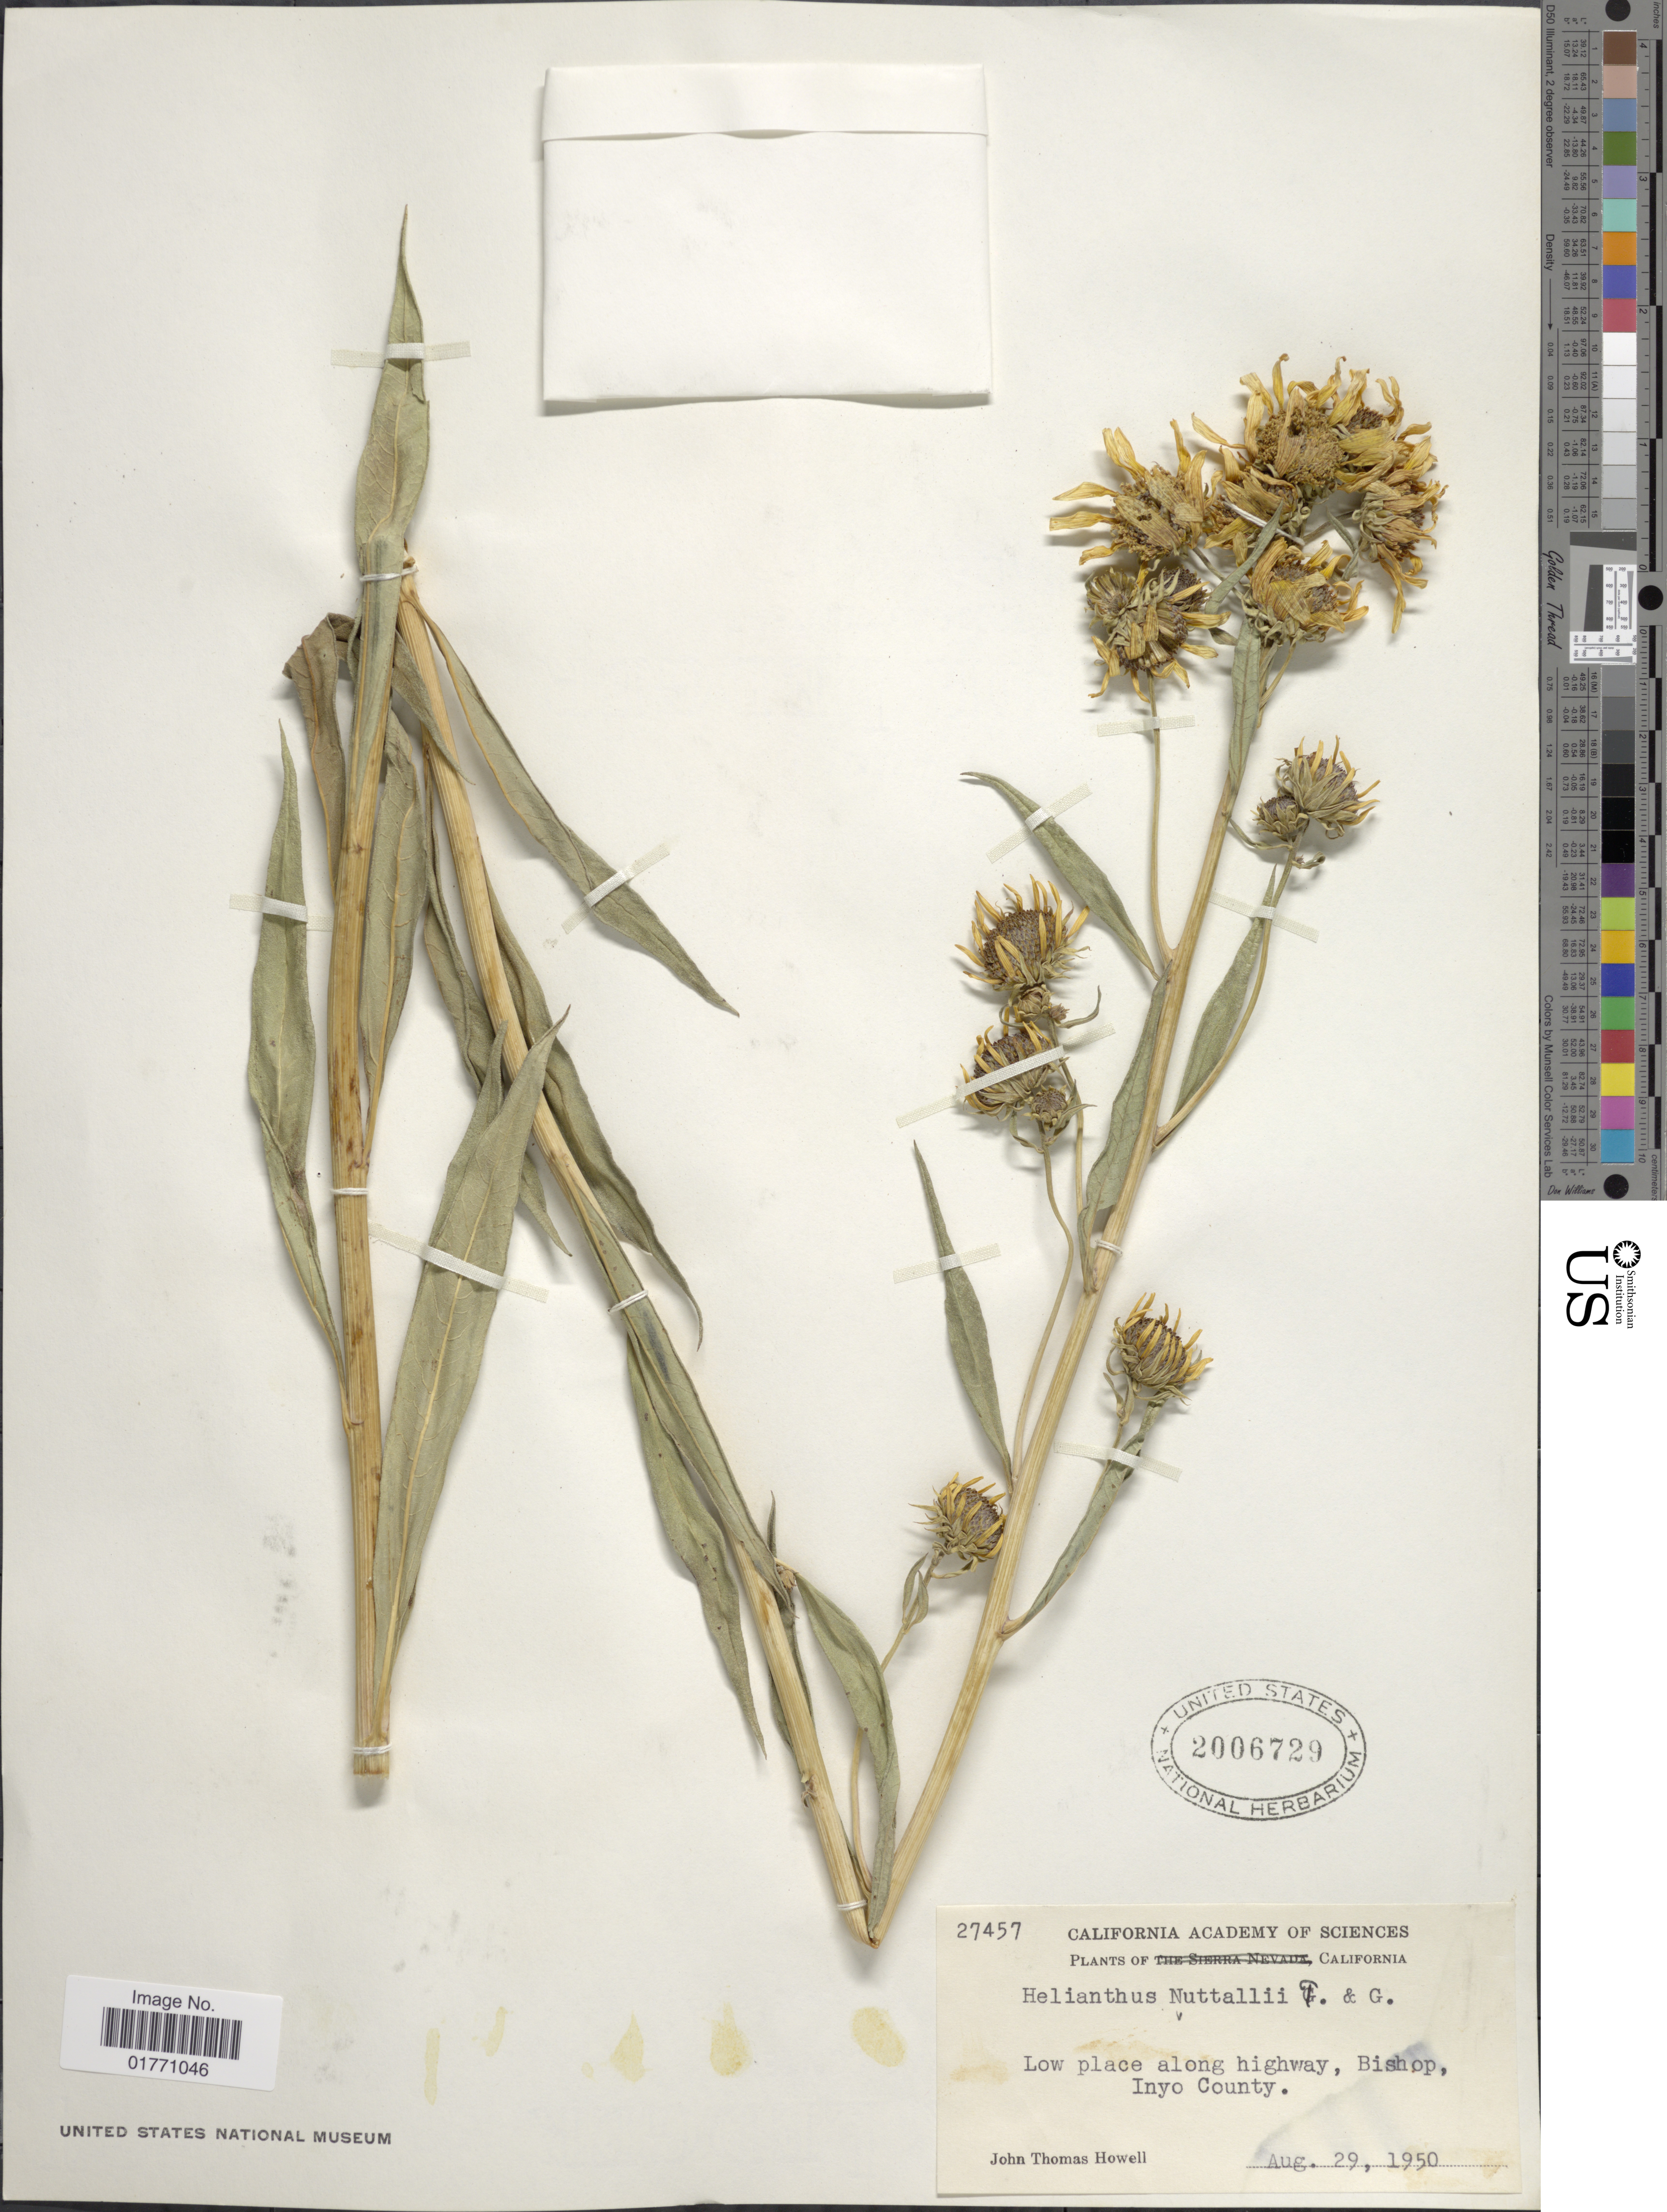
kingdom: Plantae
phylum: Tracheophyta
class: Magnoliopsida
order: Asterales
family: Asteraceae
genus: Helianthus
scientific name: Helianthus nuttallii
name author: Torr. & A. Gray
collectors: J. T. Howell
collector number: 27457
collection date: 1950-08-29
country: United States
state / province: California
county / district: Inyo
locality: Low place along highway, Bishop, Inyo County.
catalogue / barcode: US 2006729